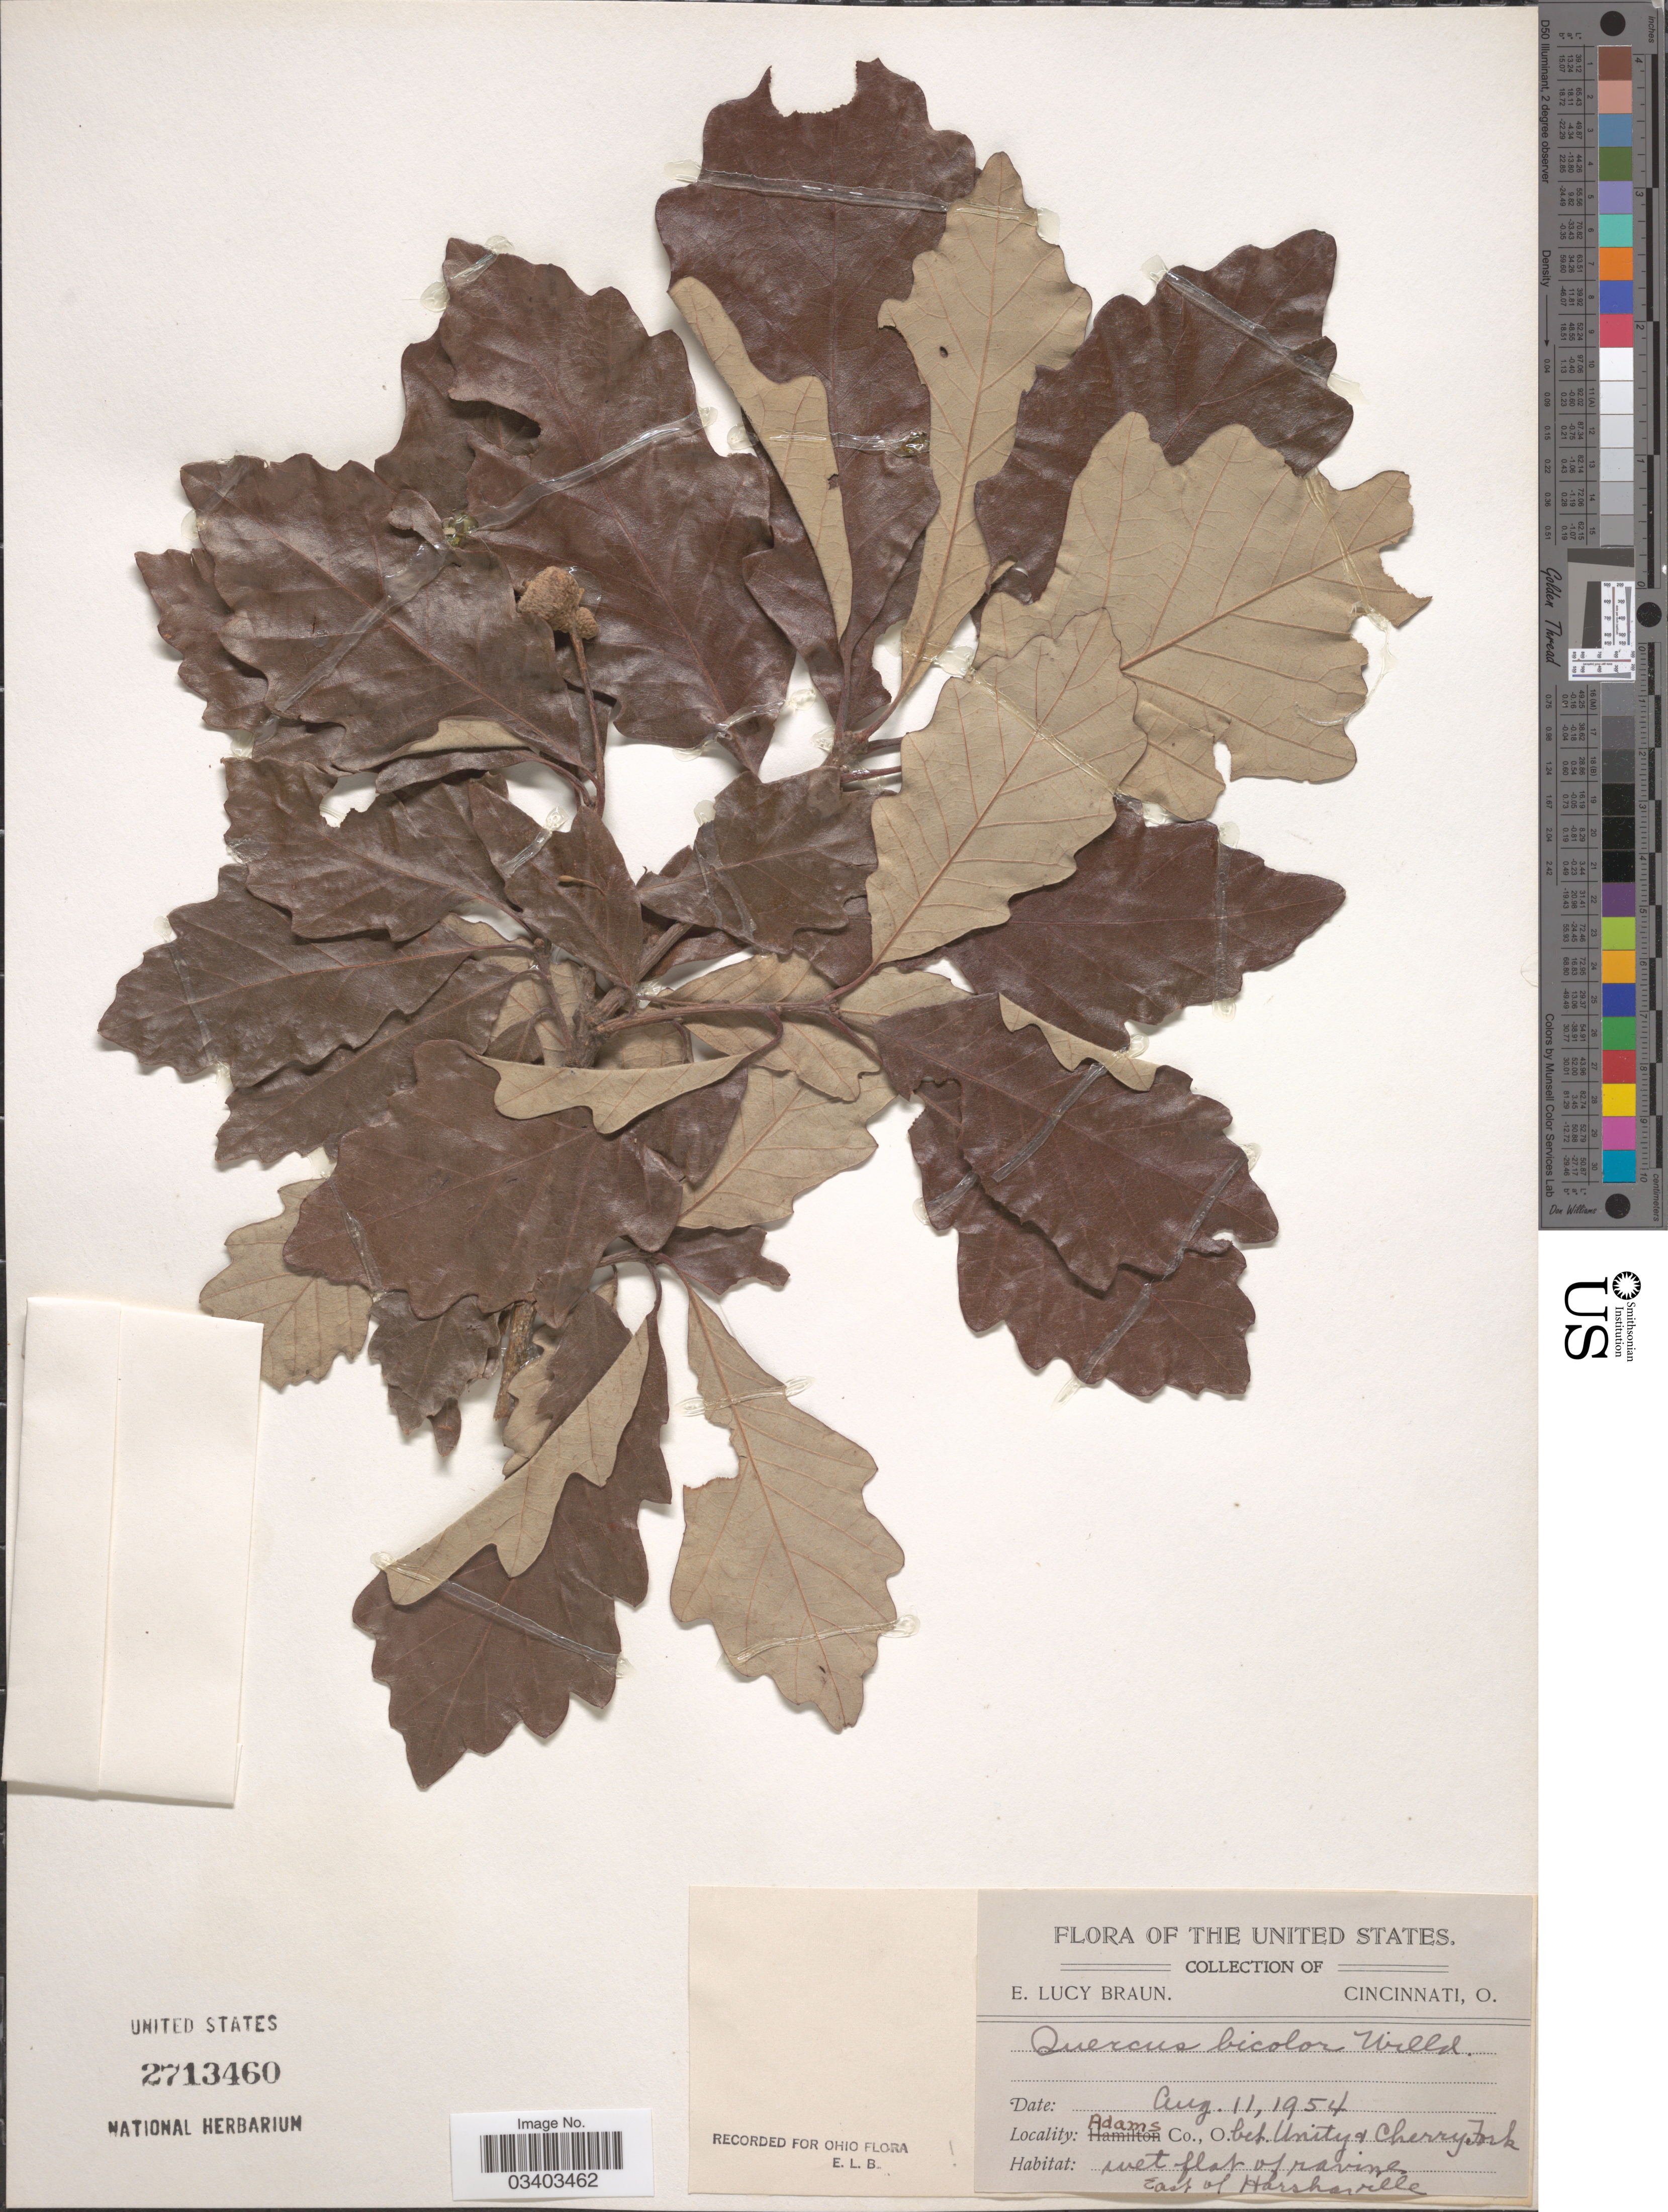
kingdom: Plantae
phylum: Tracheophyta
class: Magnoliopsida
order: Fagales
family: Fagaceae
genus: Quercus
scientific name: Quercus bicolor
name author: Willd.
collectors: E. L. Braun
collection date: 1954-08-11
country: United States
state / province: Ohio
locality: Adams Co. Bet. Unity & Cherry Fork. East of Harshaville.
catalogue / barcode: US 2713460